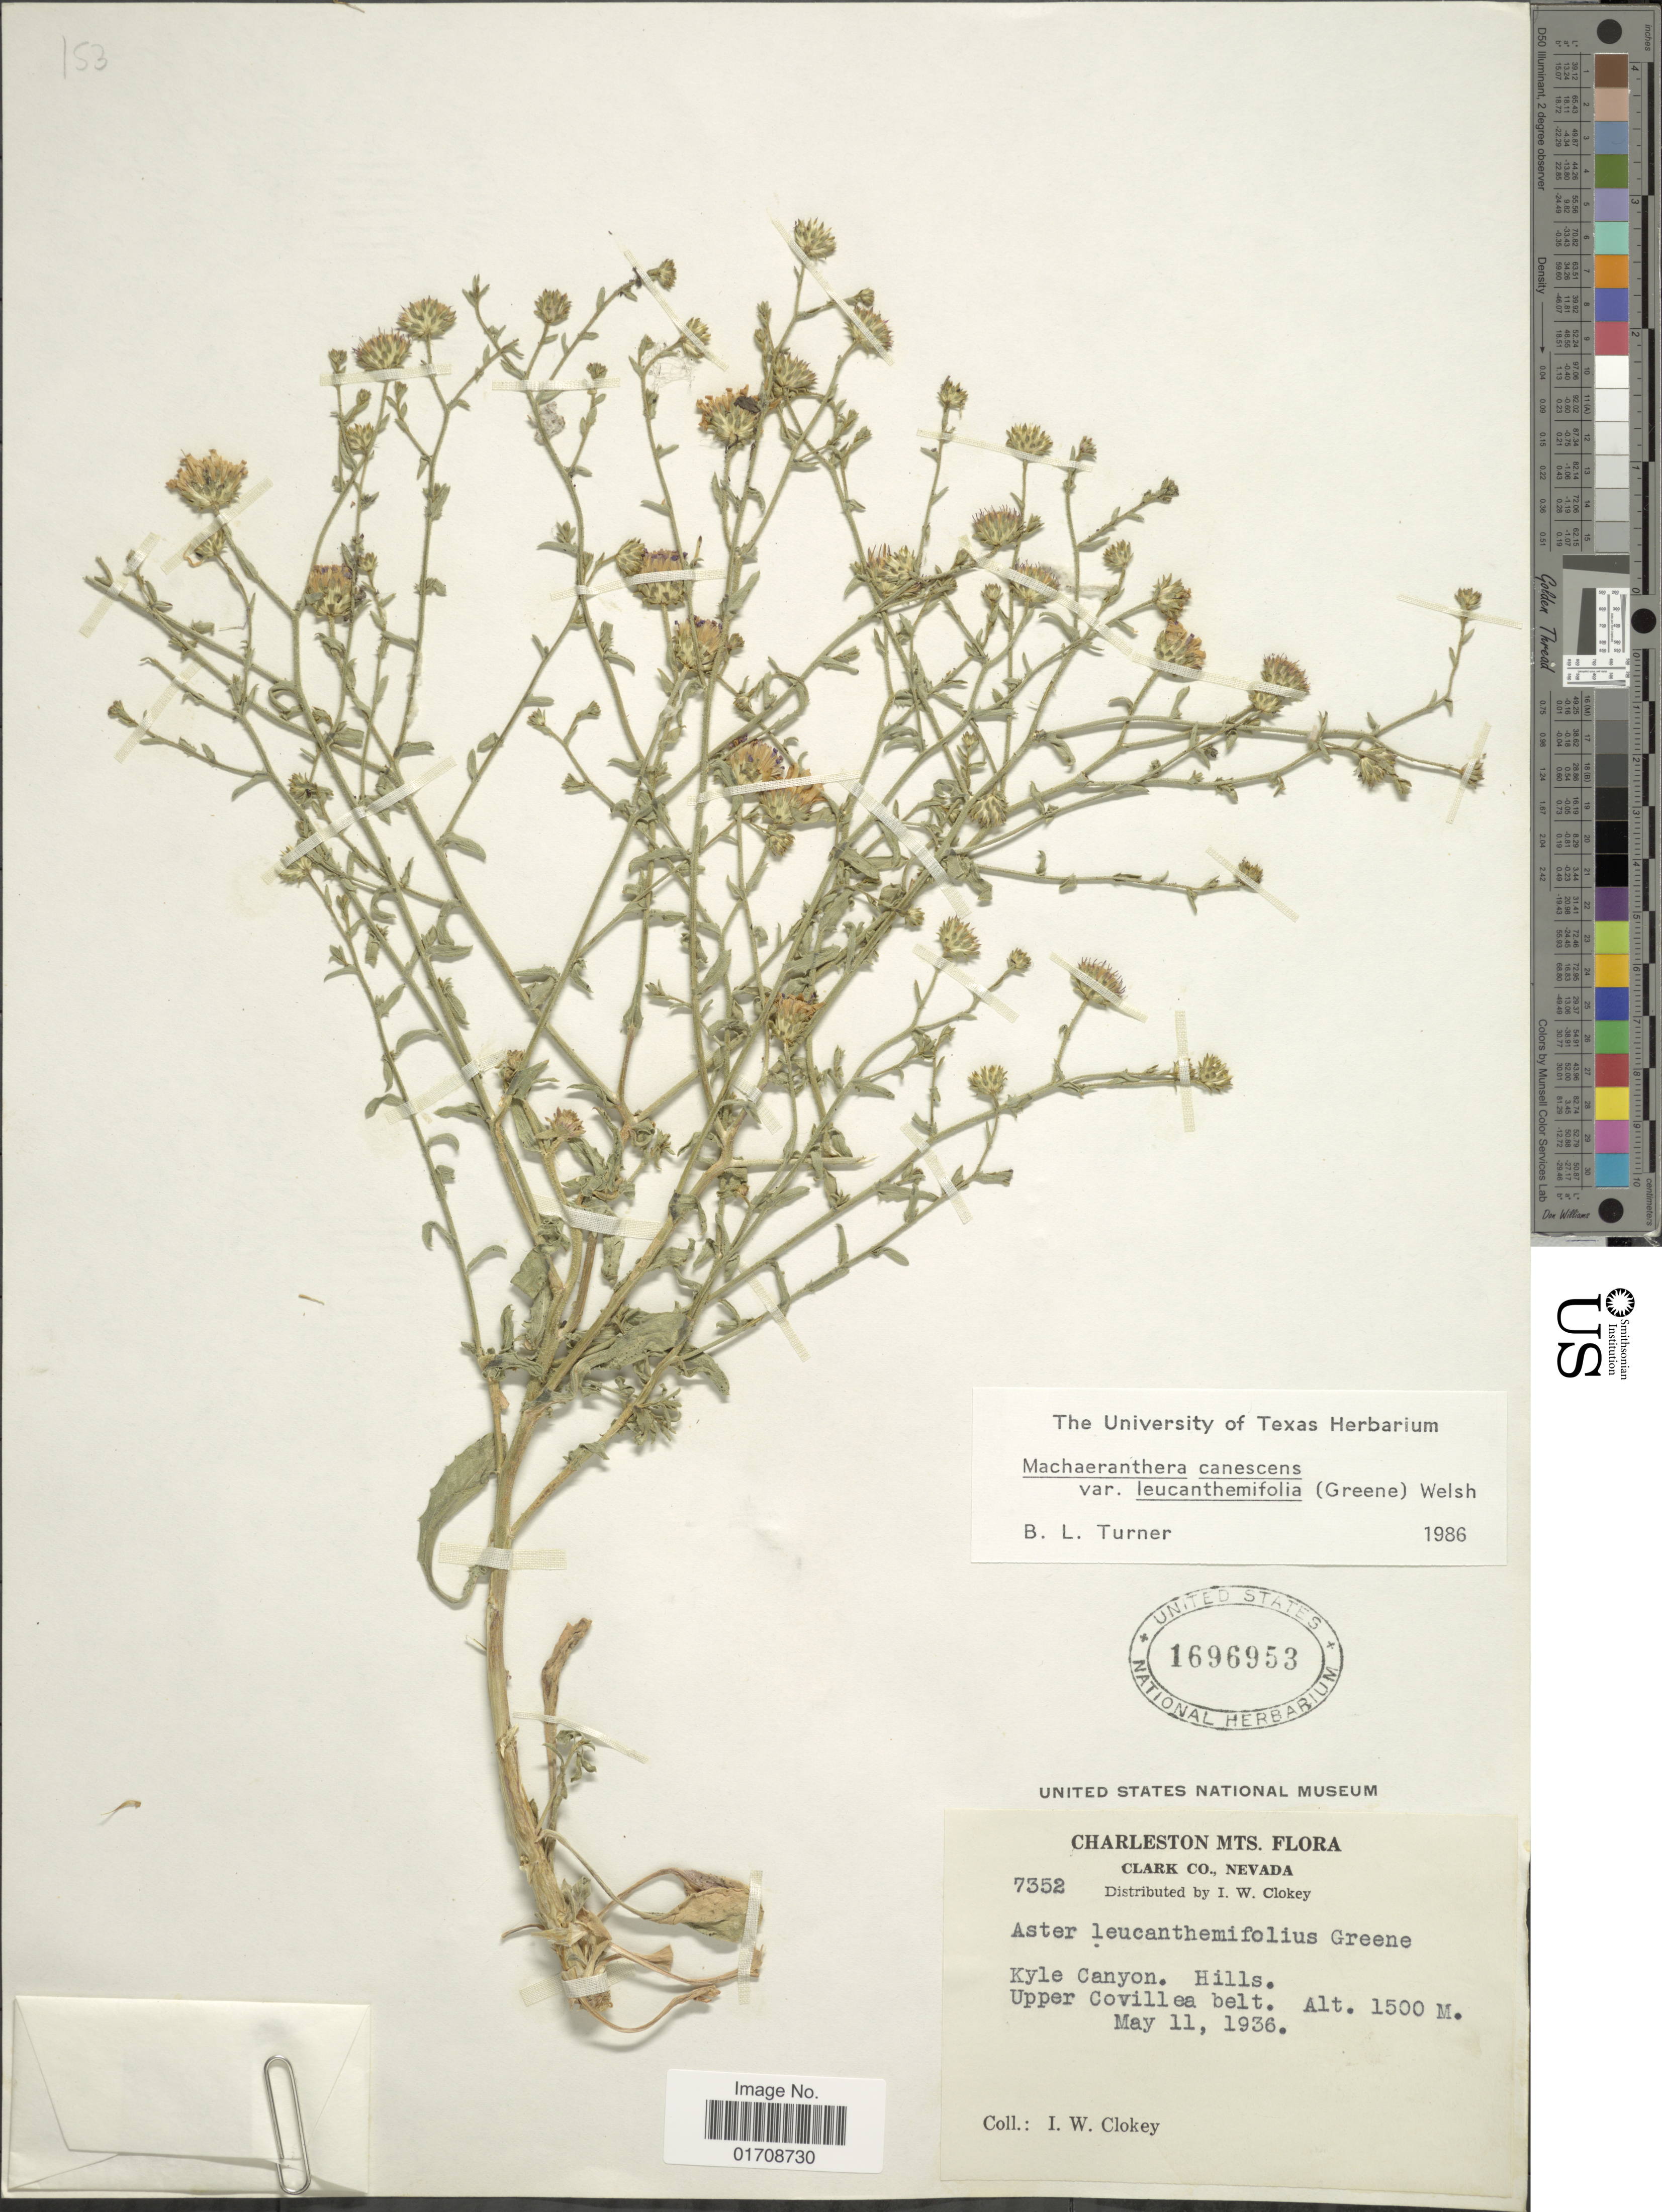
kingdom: Plantae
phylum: Tracheophyta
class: Magnoliopsida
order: Asterales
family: Asteraceae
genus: Machaeranthera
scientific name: Machaeranthera canescens var. leucanthemifolius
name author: (Greene) S.L. Welsh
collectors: I. W. Clokey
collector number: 7352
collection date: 1936-05-11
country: United States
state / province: Nevada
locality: Charleston Mts., Clark Co., Kyle Canyon, Upper Covillea belt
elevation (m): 1500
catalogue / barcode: US 1696953